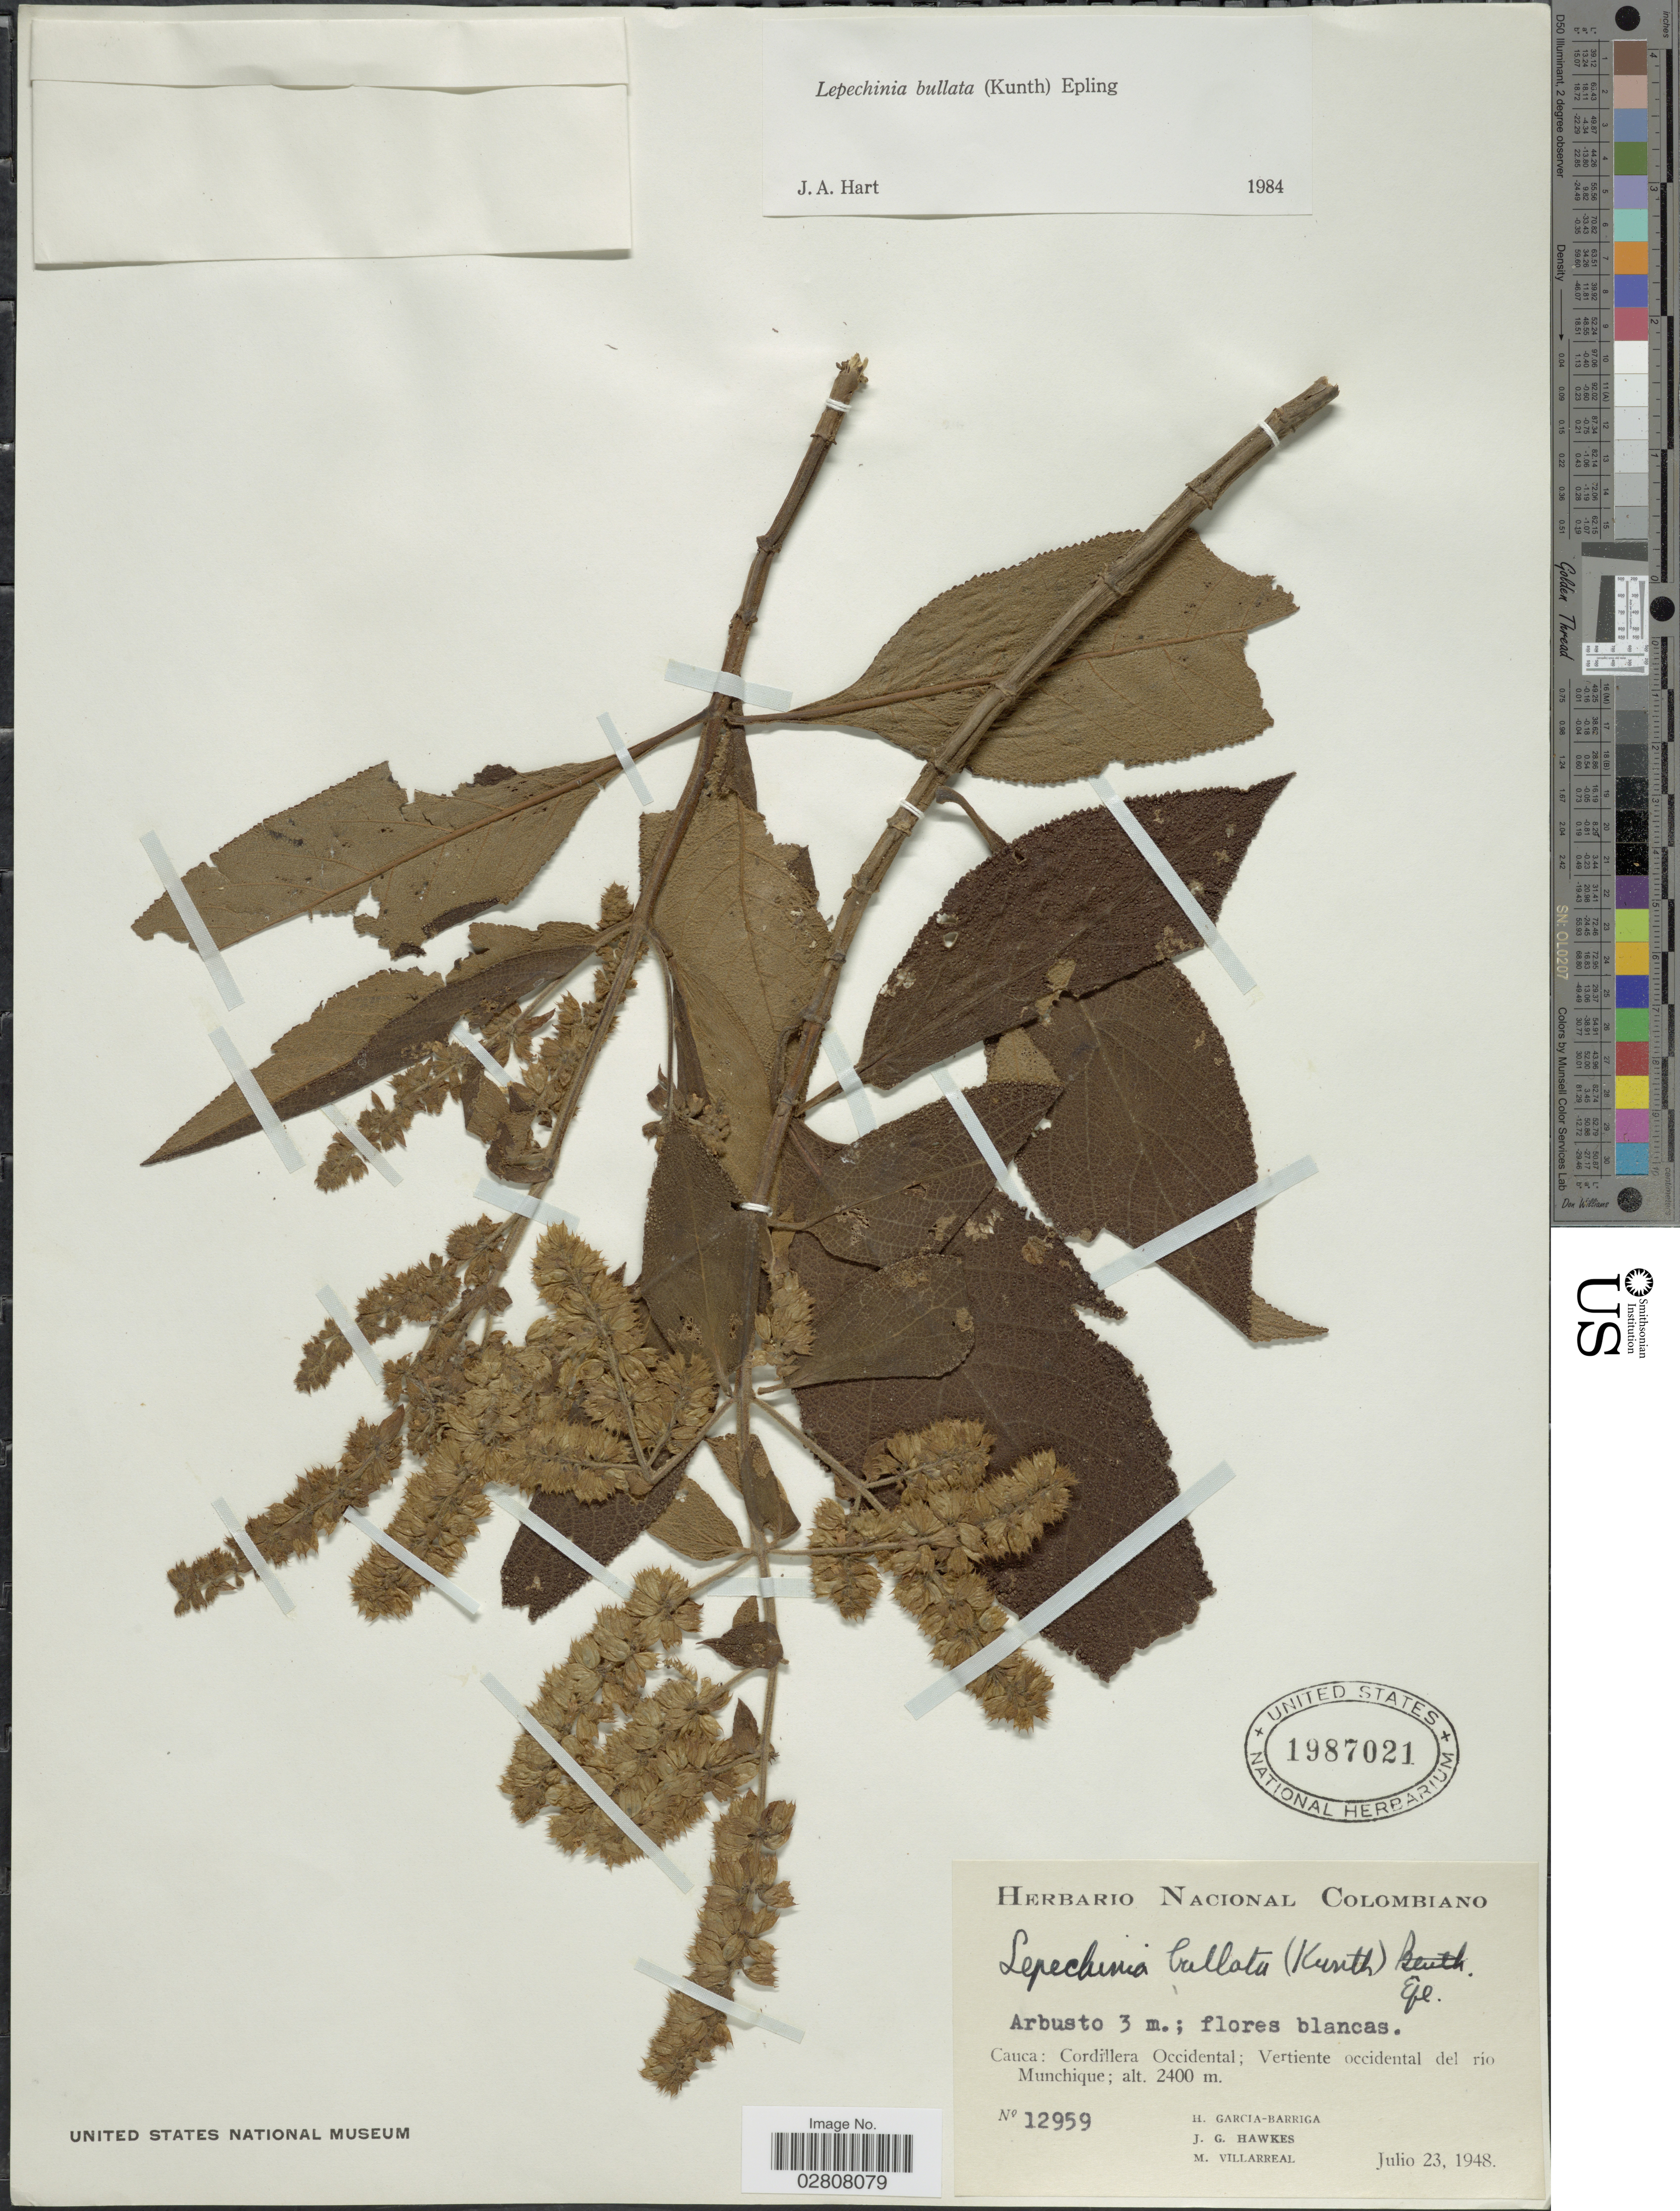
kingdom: Plantae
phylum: Tracheophyta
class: Magnoliopsida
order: Lamiales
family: Lamiaceae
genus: Lepechinia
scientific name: Lepechinia bullata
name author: (Kunth) Epling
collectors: H. García Barriga, J. Hawkes & M. Villarreal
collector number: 12959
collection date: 1948-07-23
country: Colombia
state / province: Cauca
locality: Cordillera Occidental; Vertiente occidental del río Munchique.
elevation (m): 2400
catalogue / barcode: US 1987021